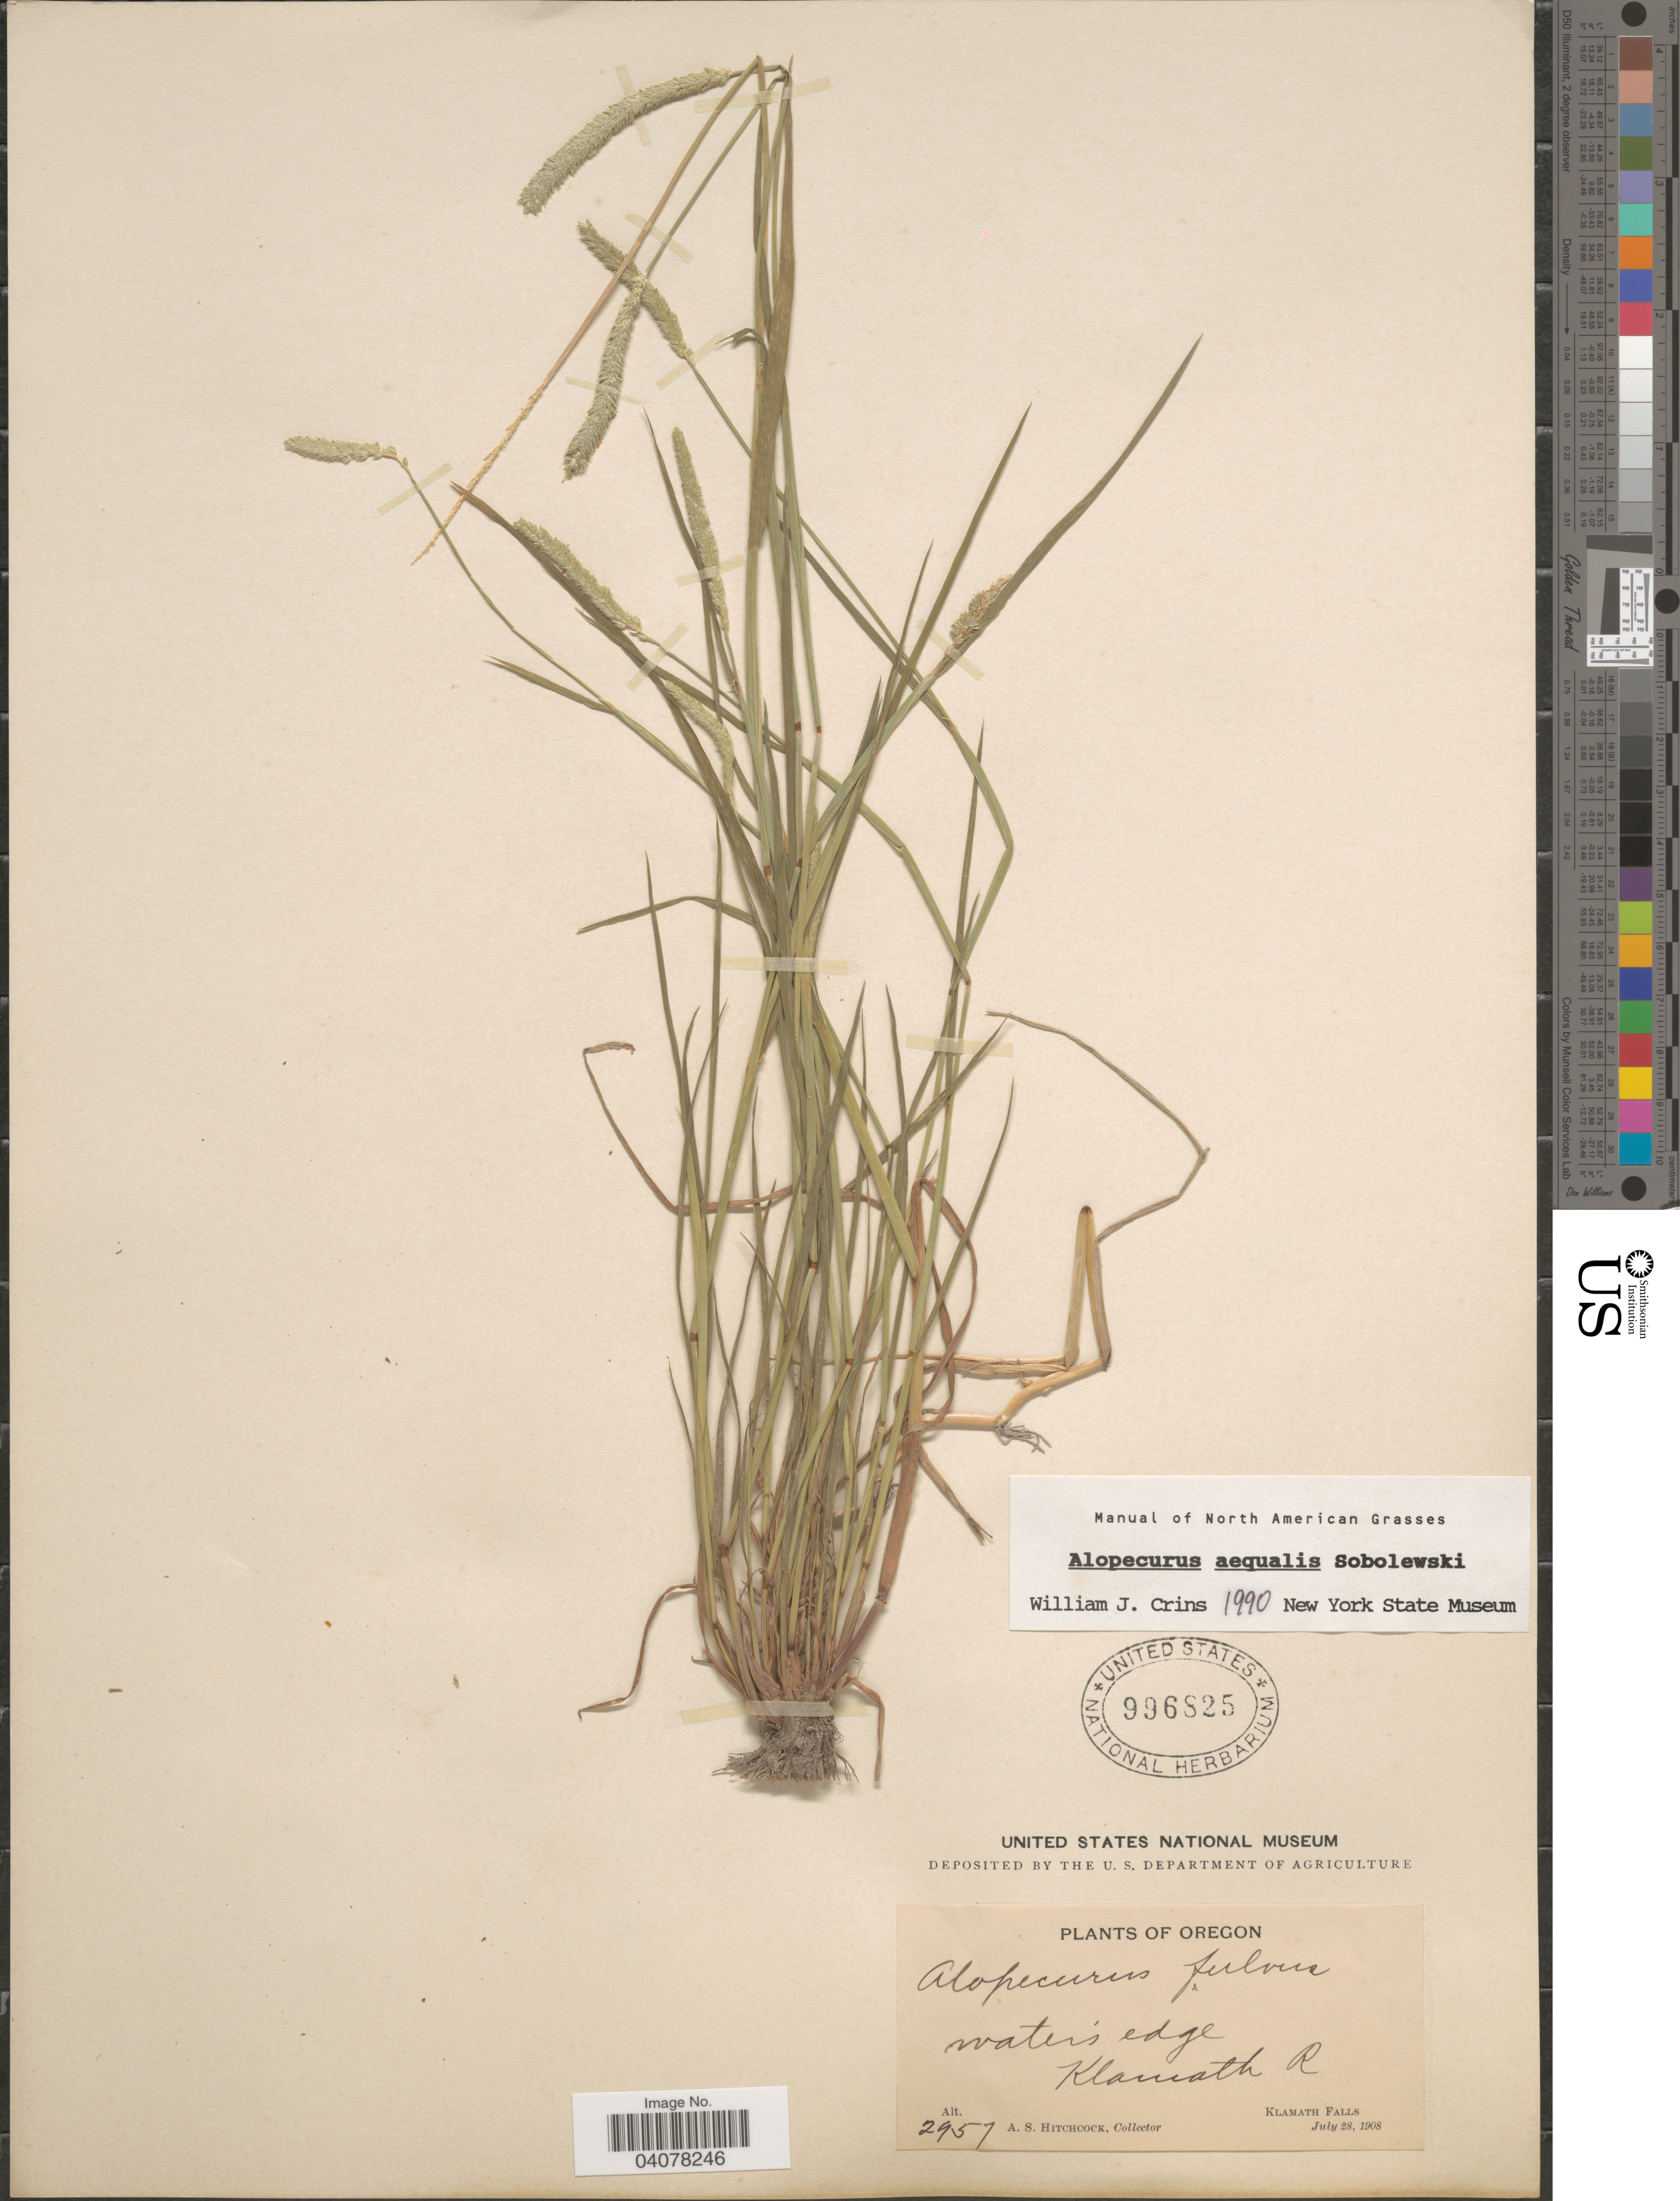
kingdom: Plantae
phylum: Tracheophyta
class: Liliopsida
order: Poales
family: Poaceae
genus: Alopecurus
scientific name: Alopecurus aequalis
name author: Sobol.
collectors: A. S. Hitchcock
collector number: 2957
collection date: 1908-07-28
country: United States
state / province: Oregon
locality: Water's edge. Klamath R. Klamath Falls.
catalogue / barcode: US 996825